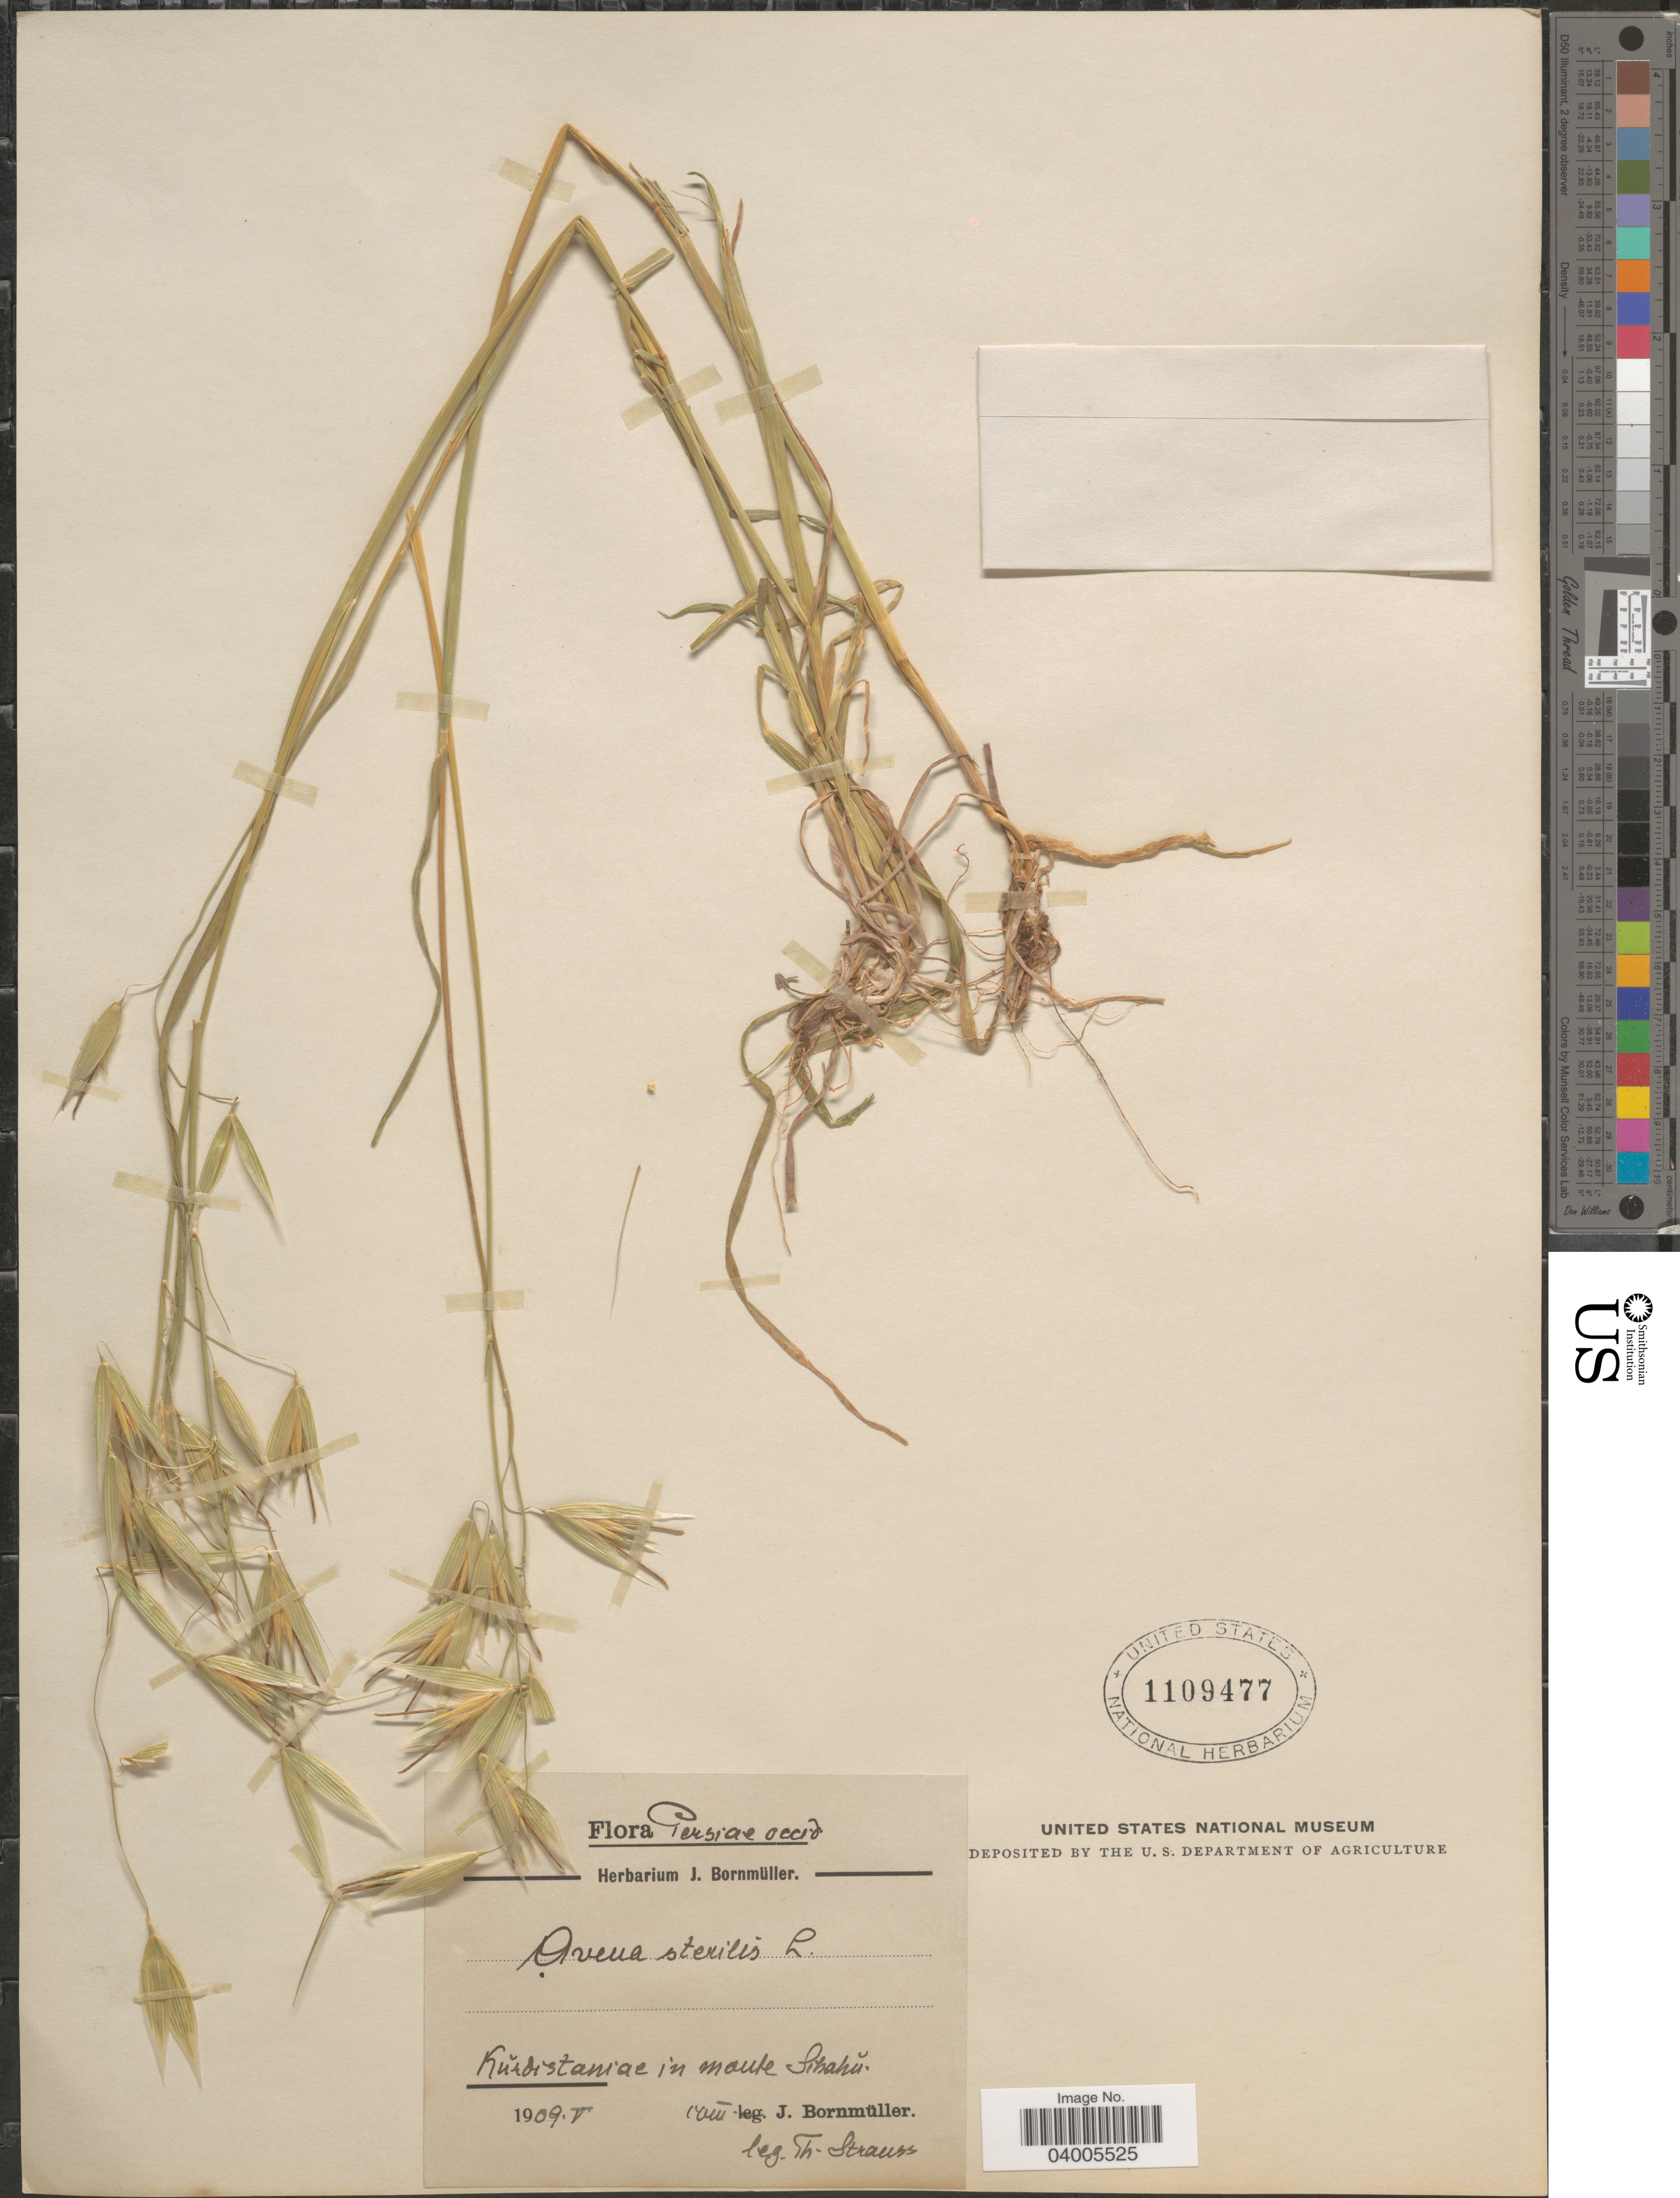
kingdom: Plantae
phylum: Tracheophyta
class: Liliopsida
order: Poales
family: Poaceae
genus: Avena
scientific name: Avena sterilis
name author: L.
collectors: T. Strauss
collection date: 1909-05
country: Iran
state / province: Kurdistan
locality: Persiae occid. Kurdistaniae in monte Sihahu. [interpreted]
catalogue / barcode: US 1109477